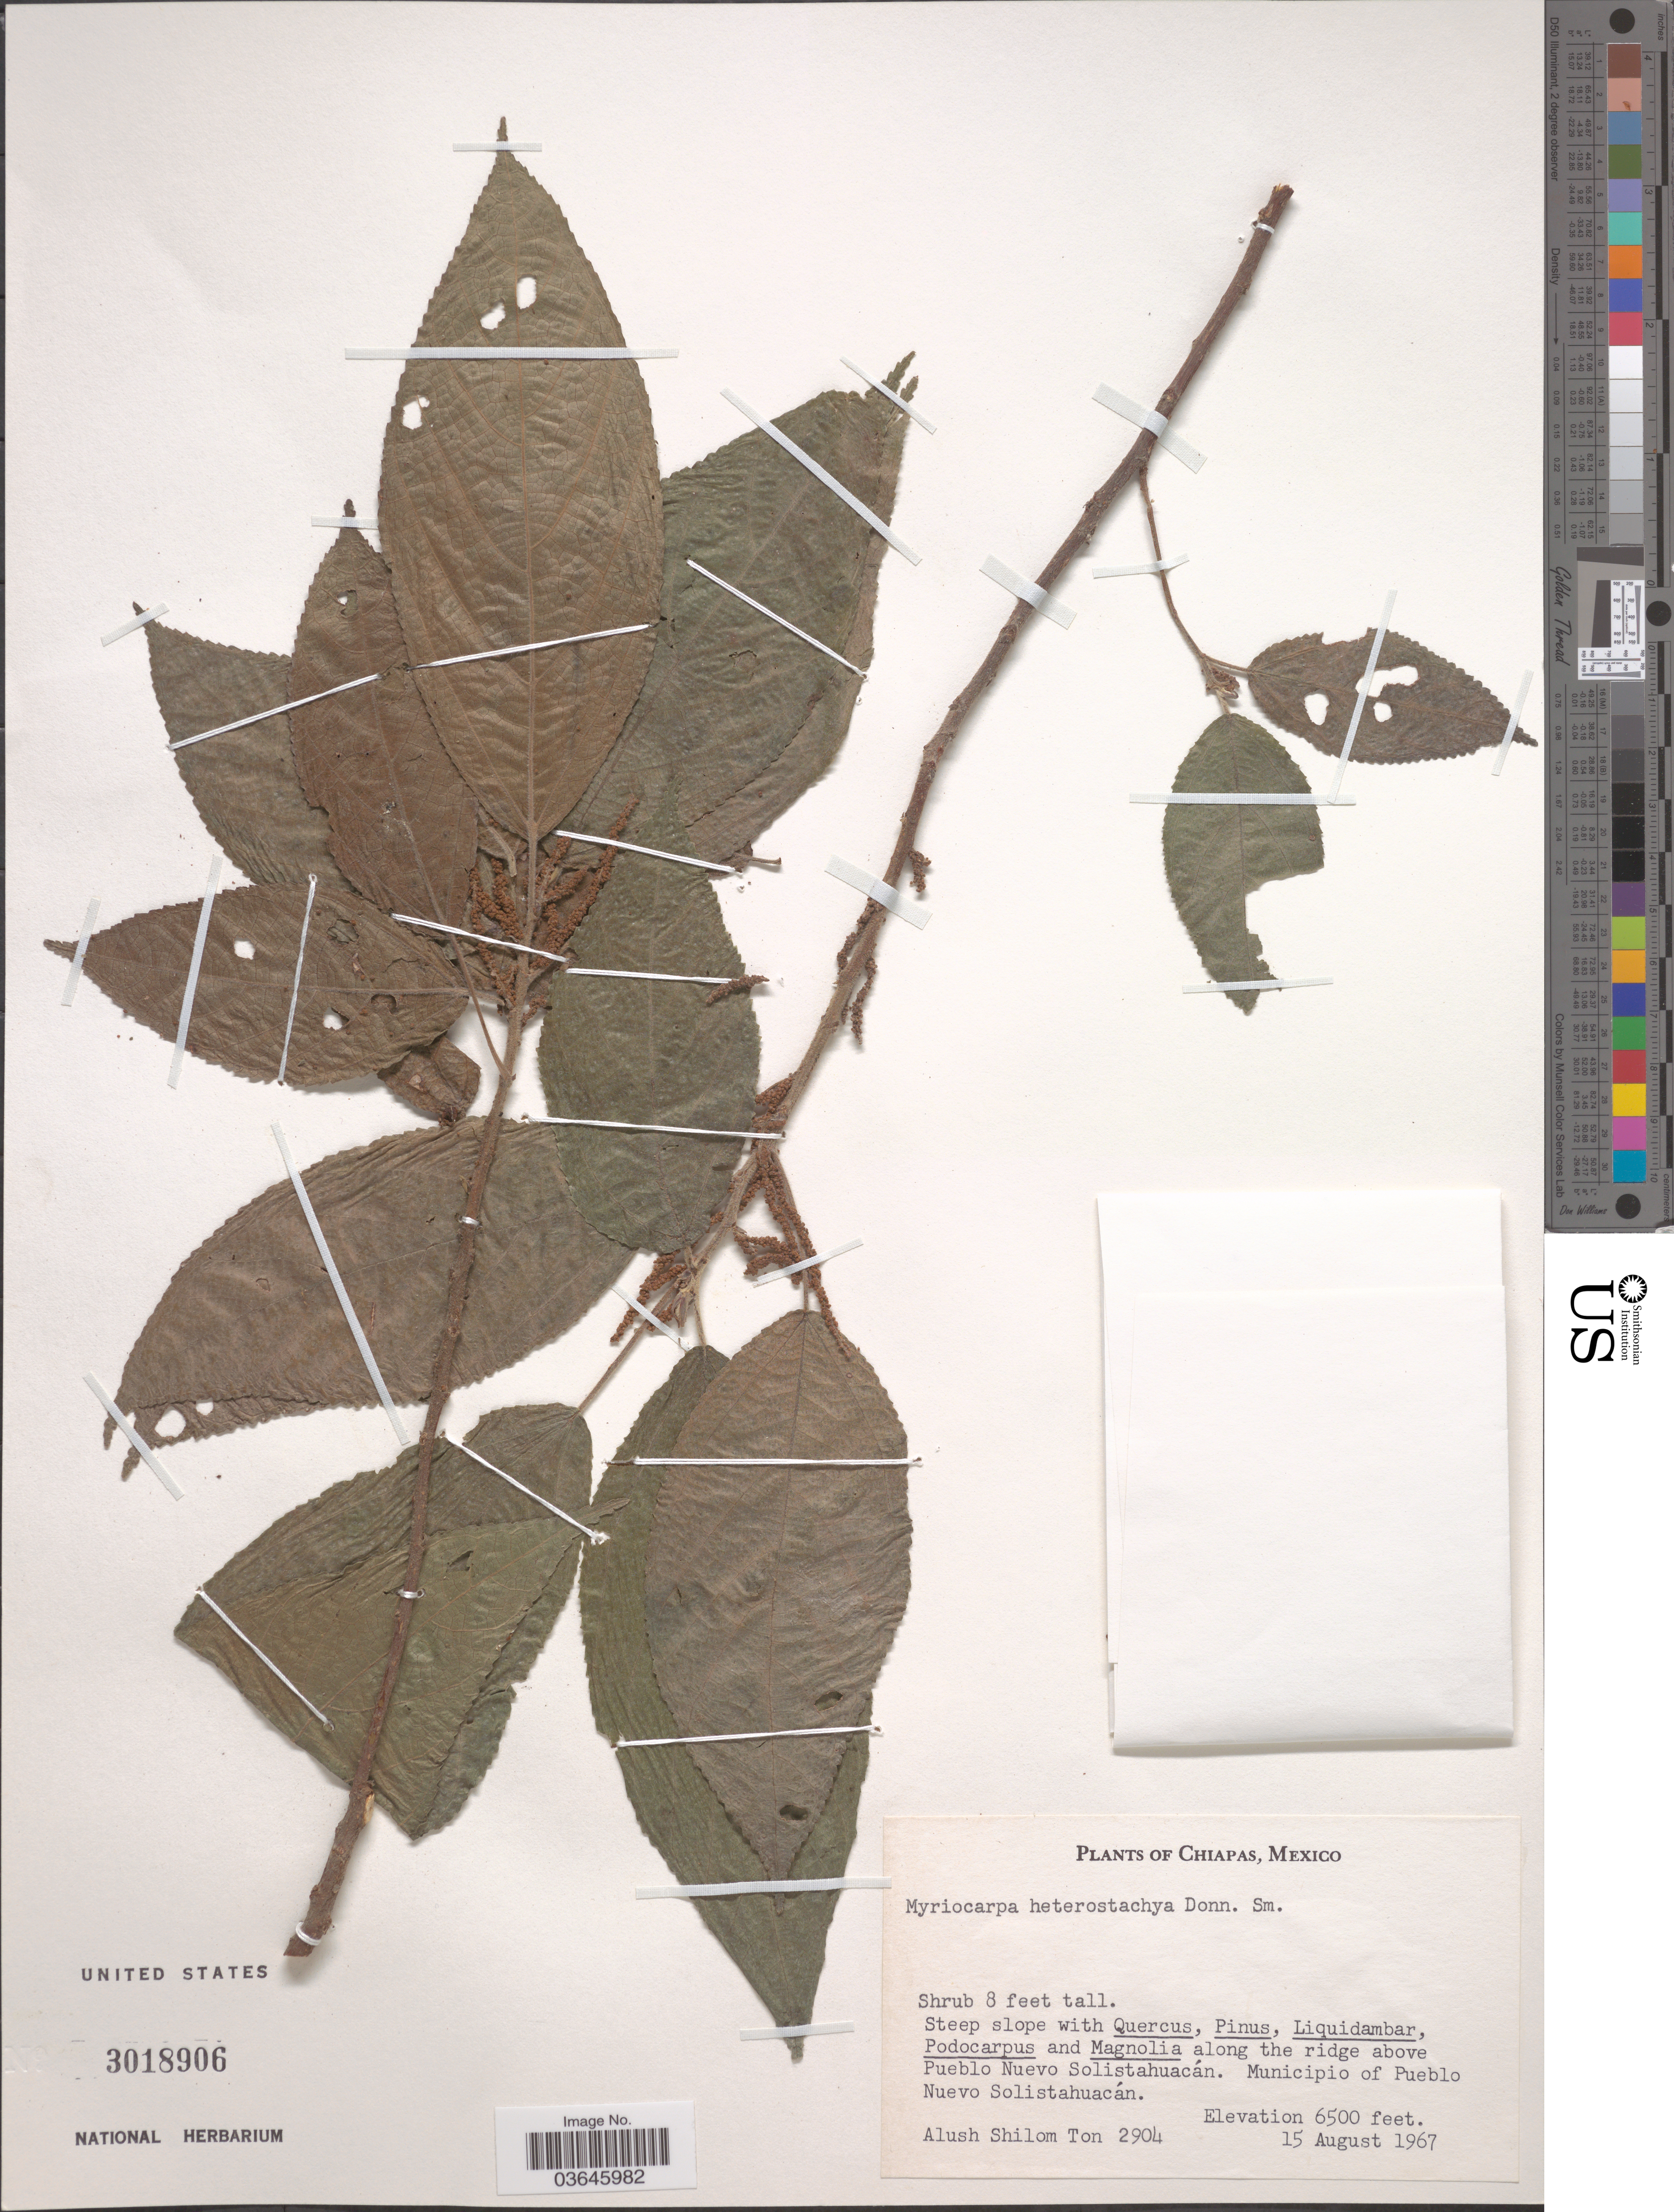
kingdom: Plantae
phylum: Tracheophyta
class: Magnoliopsida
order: Rosales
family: Urticaceae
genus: Myriocarpa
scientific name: Myriocarpa heterostachya Donn. Sm., nom. illeg.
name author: Donn. Sm.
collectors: A. M. Ton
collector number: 2904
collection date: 1967-08-15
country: Mexico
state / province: Chiapas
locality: Along the ridge above Pueblo Nuevo Solistahuacán. Municipio of Pueblo Nuevo Solistahuacán.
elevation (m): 1981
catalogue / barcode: US 3018906